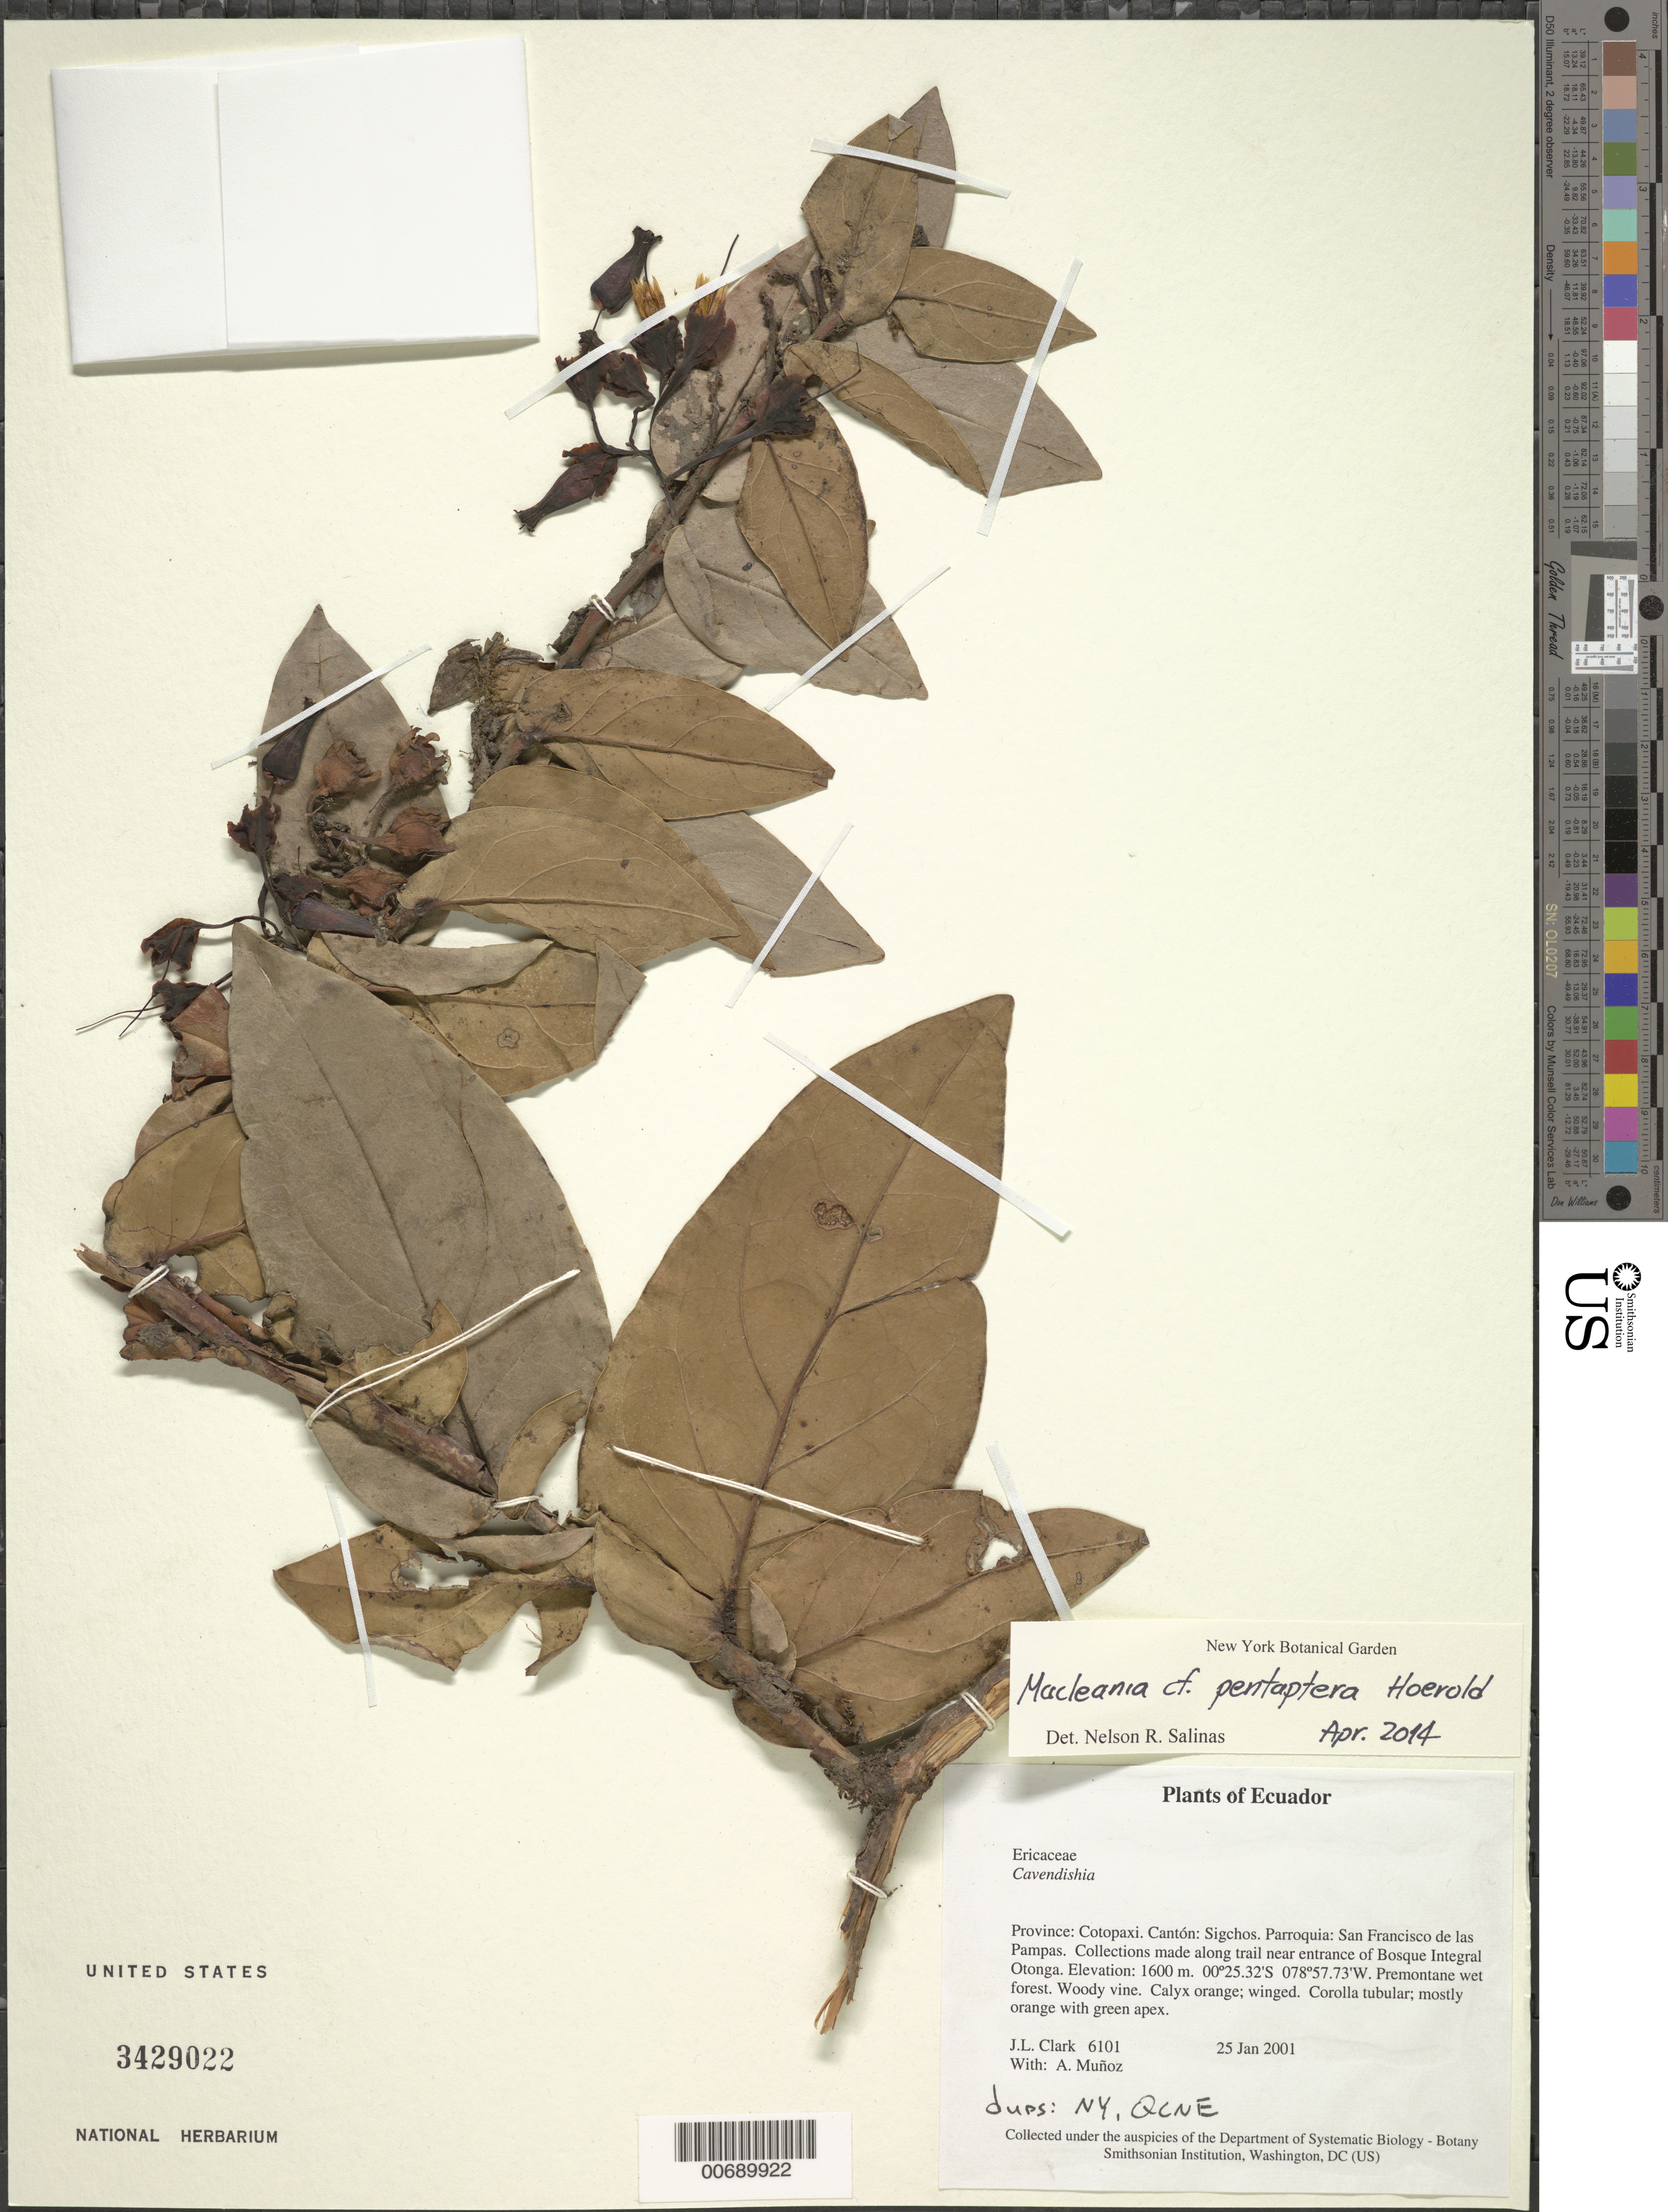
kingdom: Plantae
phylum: Tracheophyta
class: Magnoliopsida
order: Ericales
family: Ericaceae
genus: Macleania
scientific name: Macleania pentaptera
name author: Hoerold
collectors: J. L. Clark & A. Muñoz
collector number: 6101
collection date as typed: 25 Jan 2001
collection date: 2001-01-25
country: Ecuador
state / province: Cotopaxi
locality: Sigchos. Parroquia: San Francisco de las Pampas. Collections made along Trail near entrance of Bosque Integral Otonga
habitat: Premontane wet forest.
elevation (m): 1600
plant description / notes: NY, QCNE, US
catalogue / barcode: US 3429022